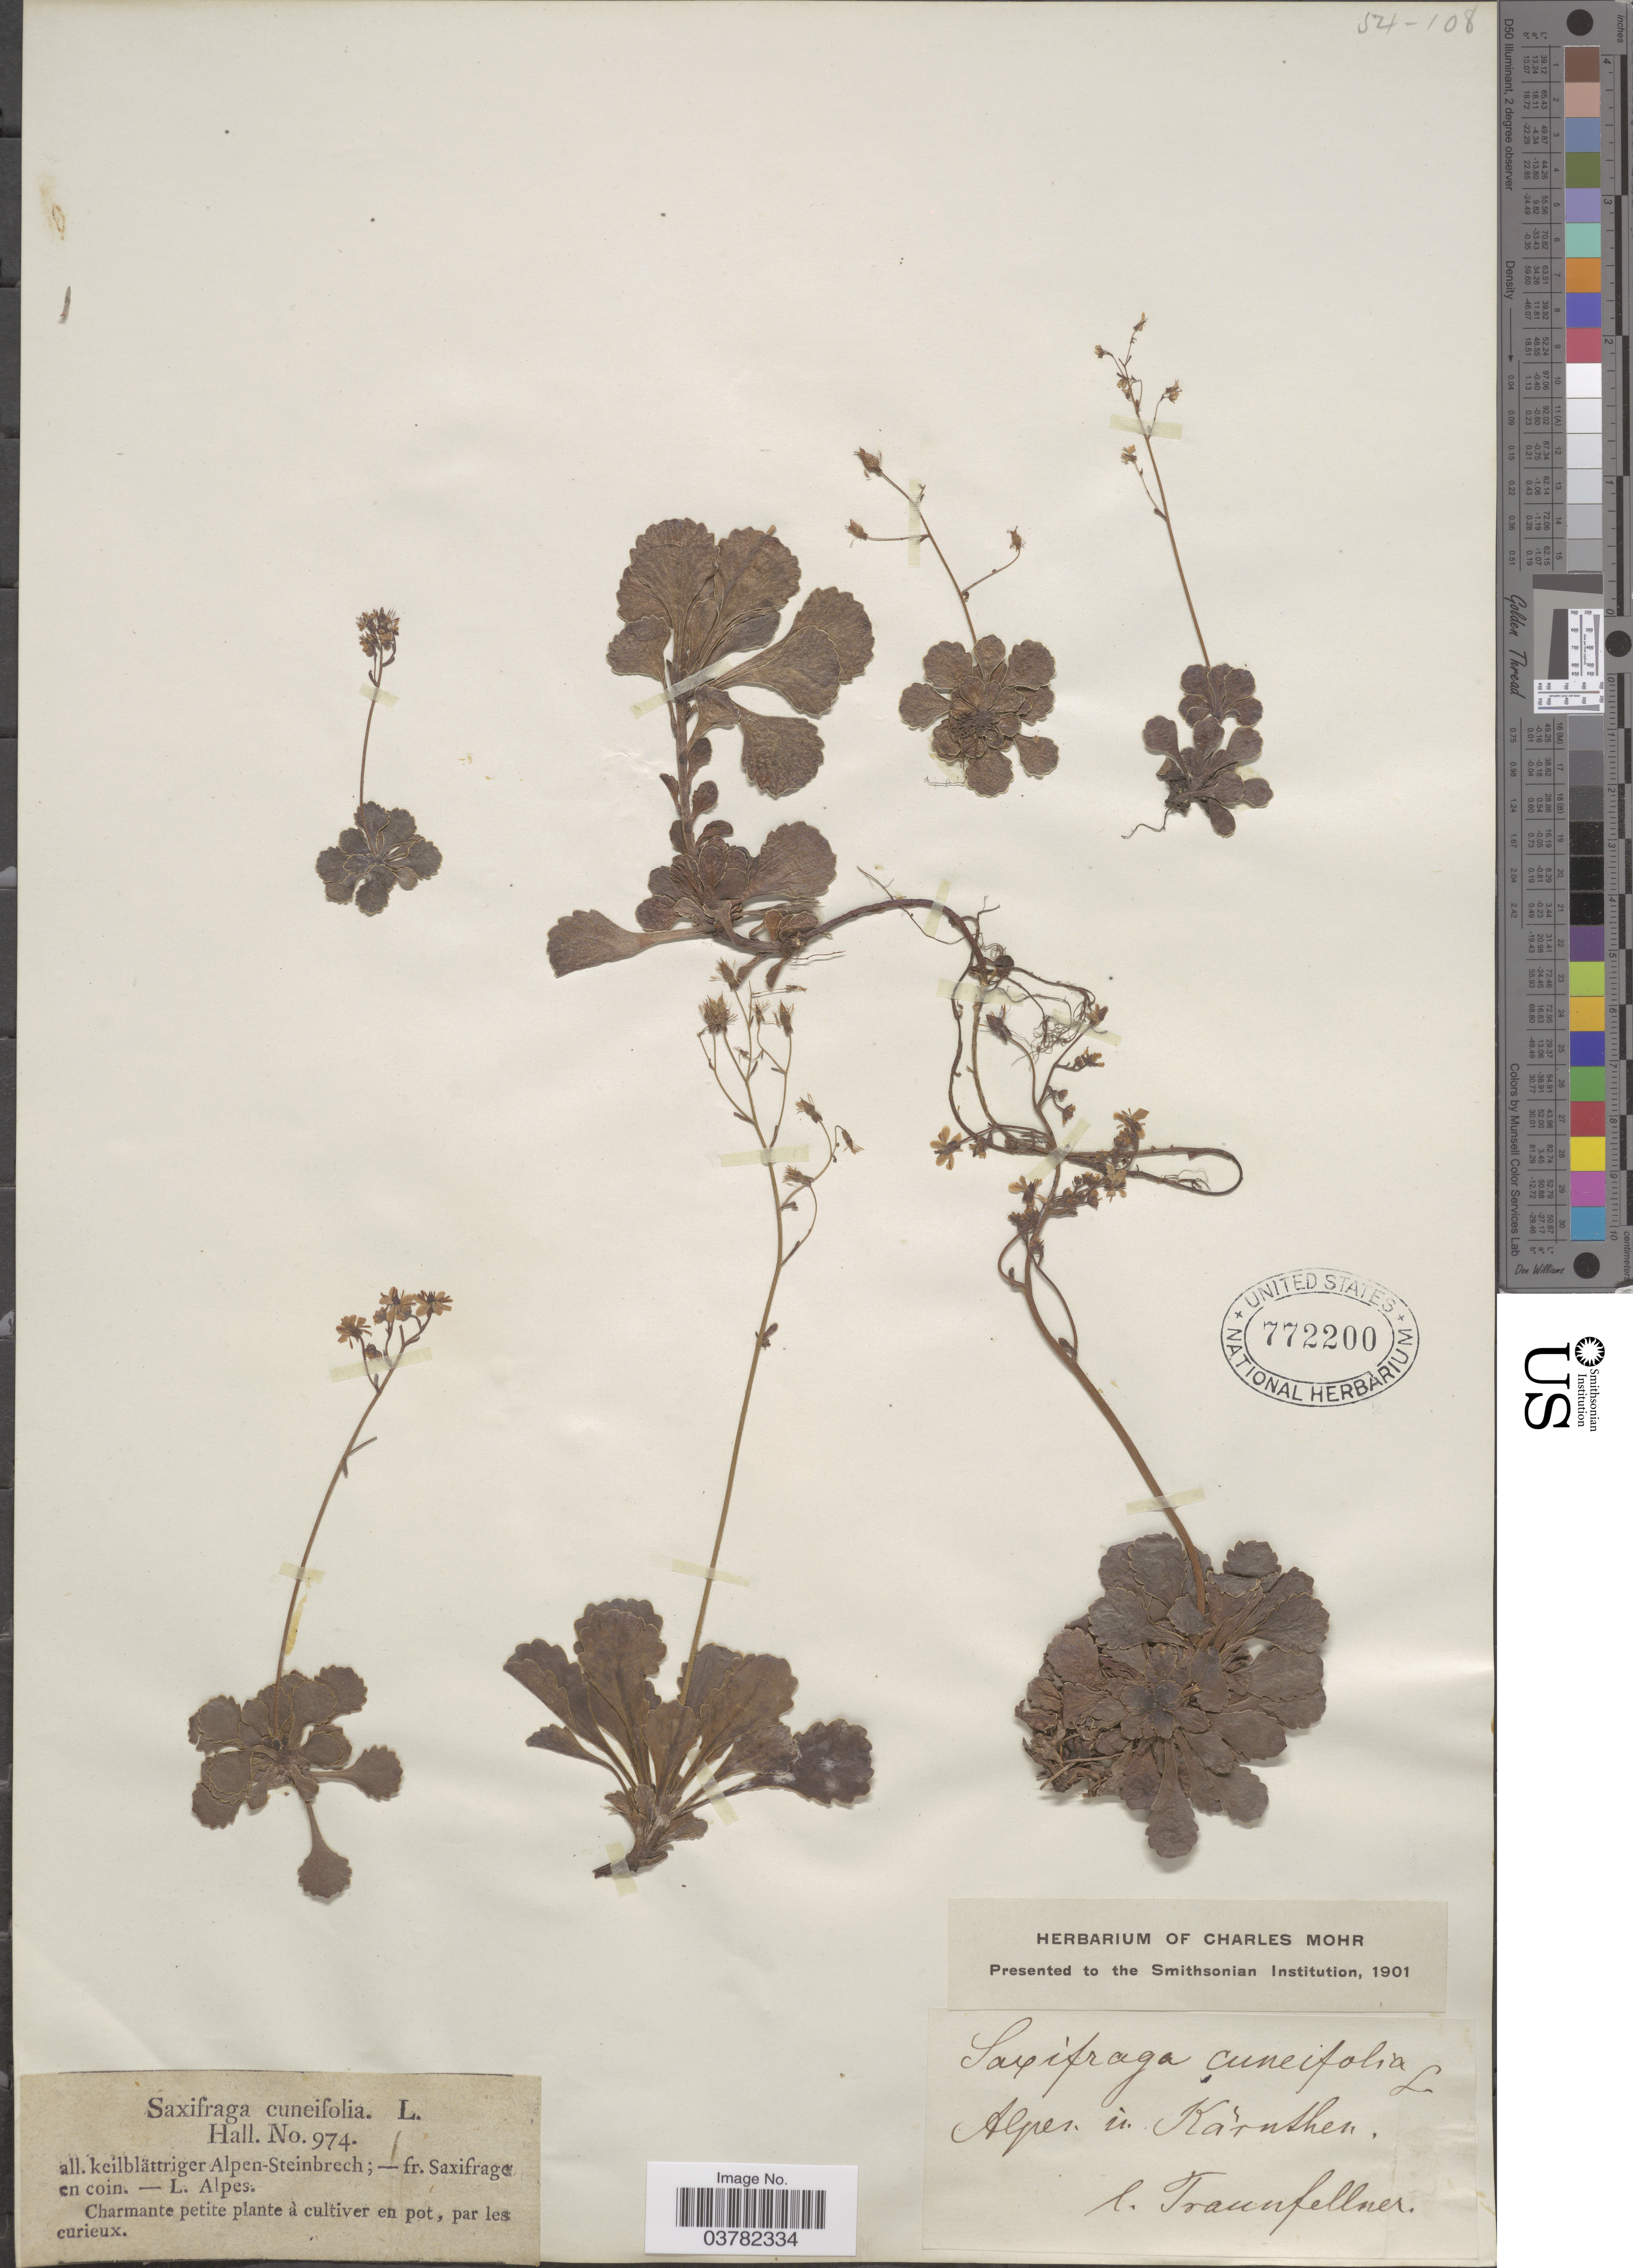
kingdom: Plantae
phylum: Tracheophyta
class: Magnoliopsida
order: Saxifragales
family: Saxifragaceae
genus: Saxifraga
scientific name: Saxifraga cuneifolia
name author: L.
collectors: Traunfellner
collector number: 974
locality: Alpes in Kärnther. Charmante petite plante à cultiver en pot, par les curieux.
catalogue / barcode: US 772200